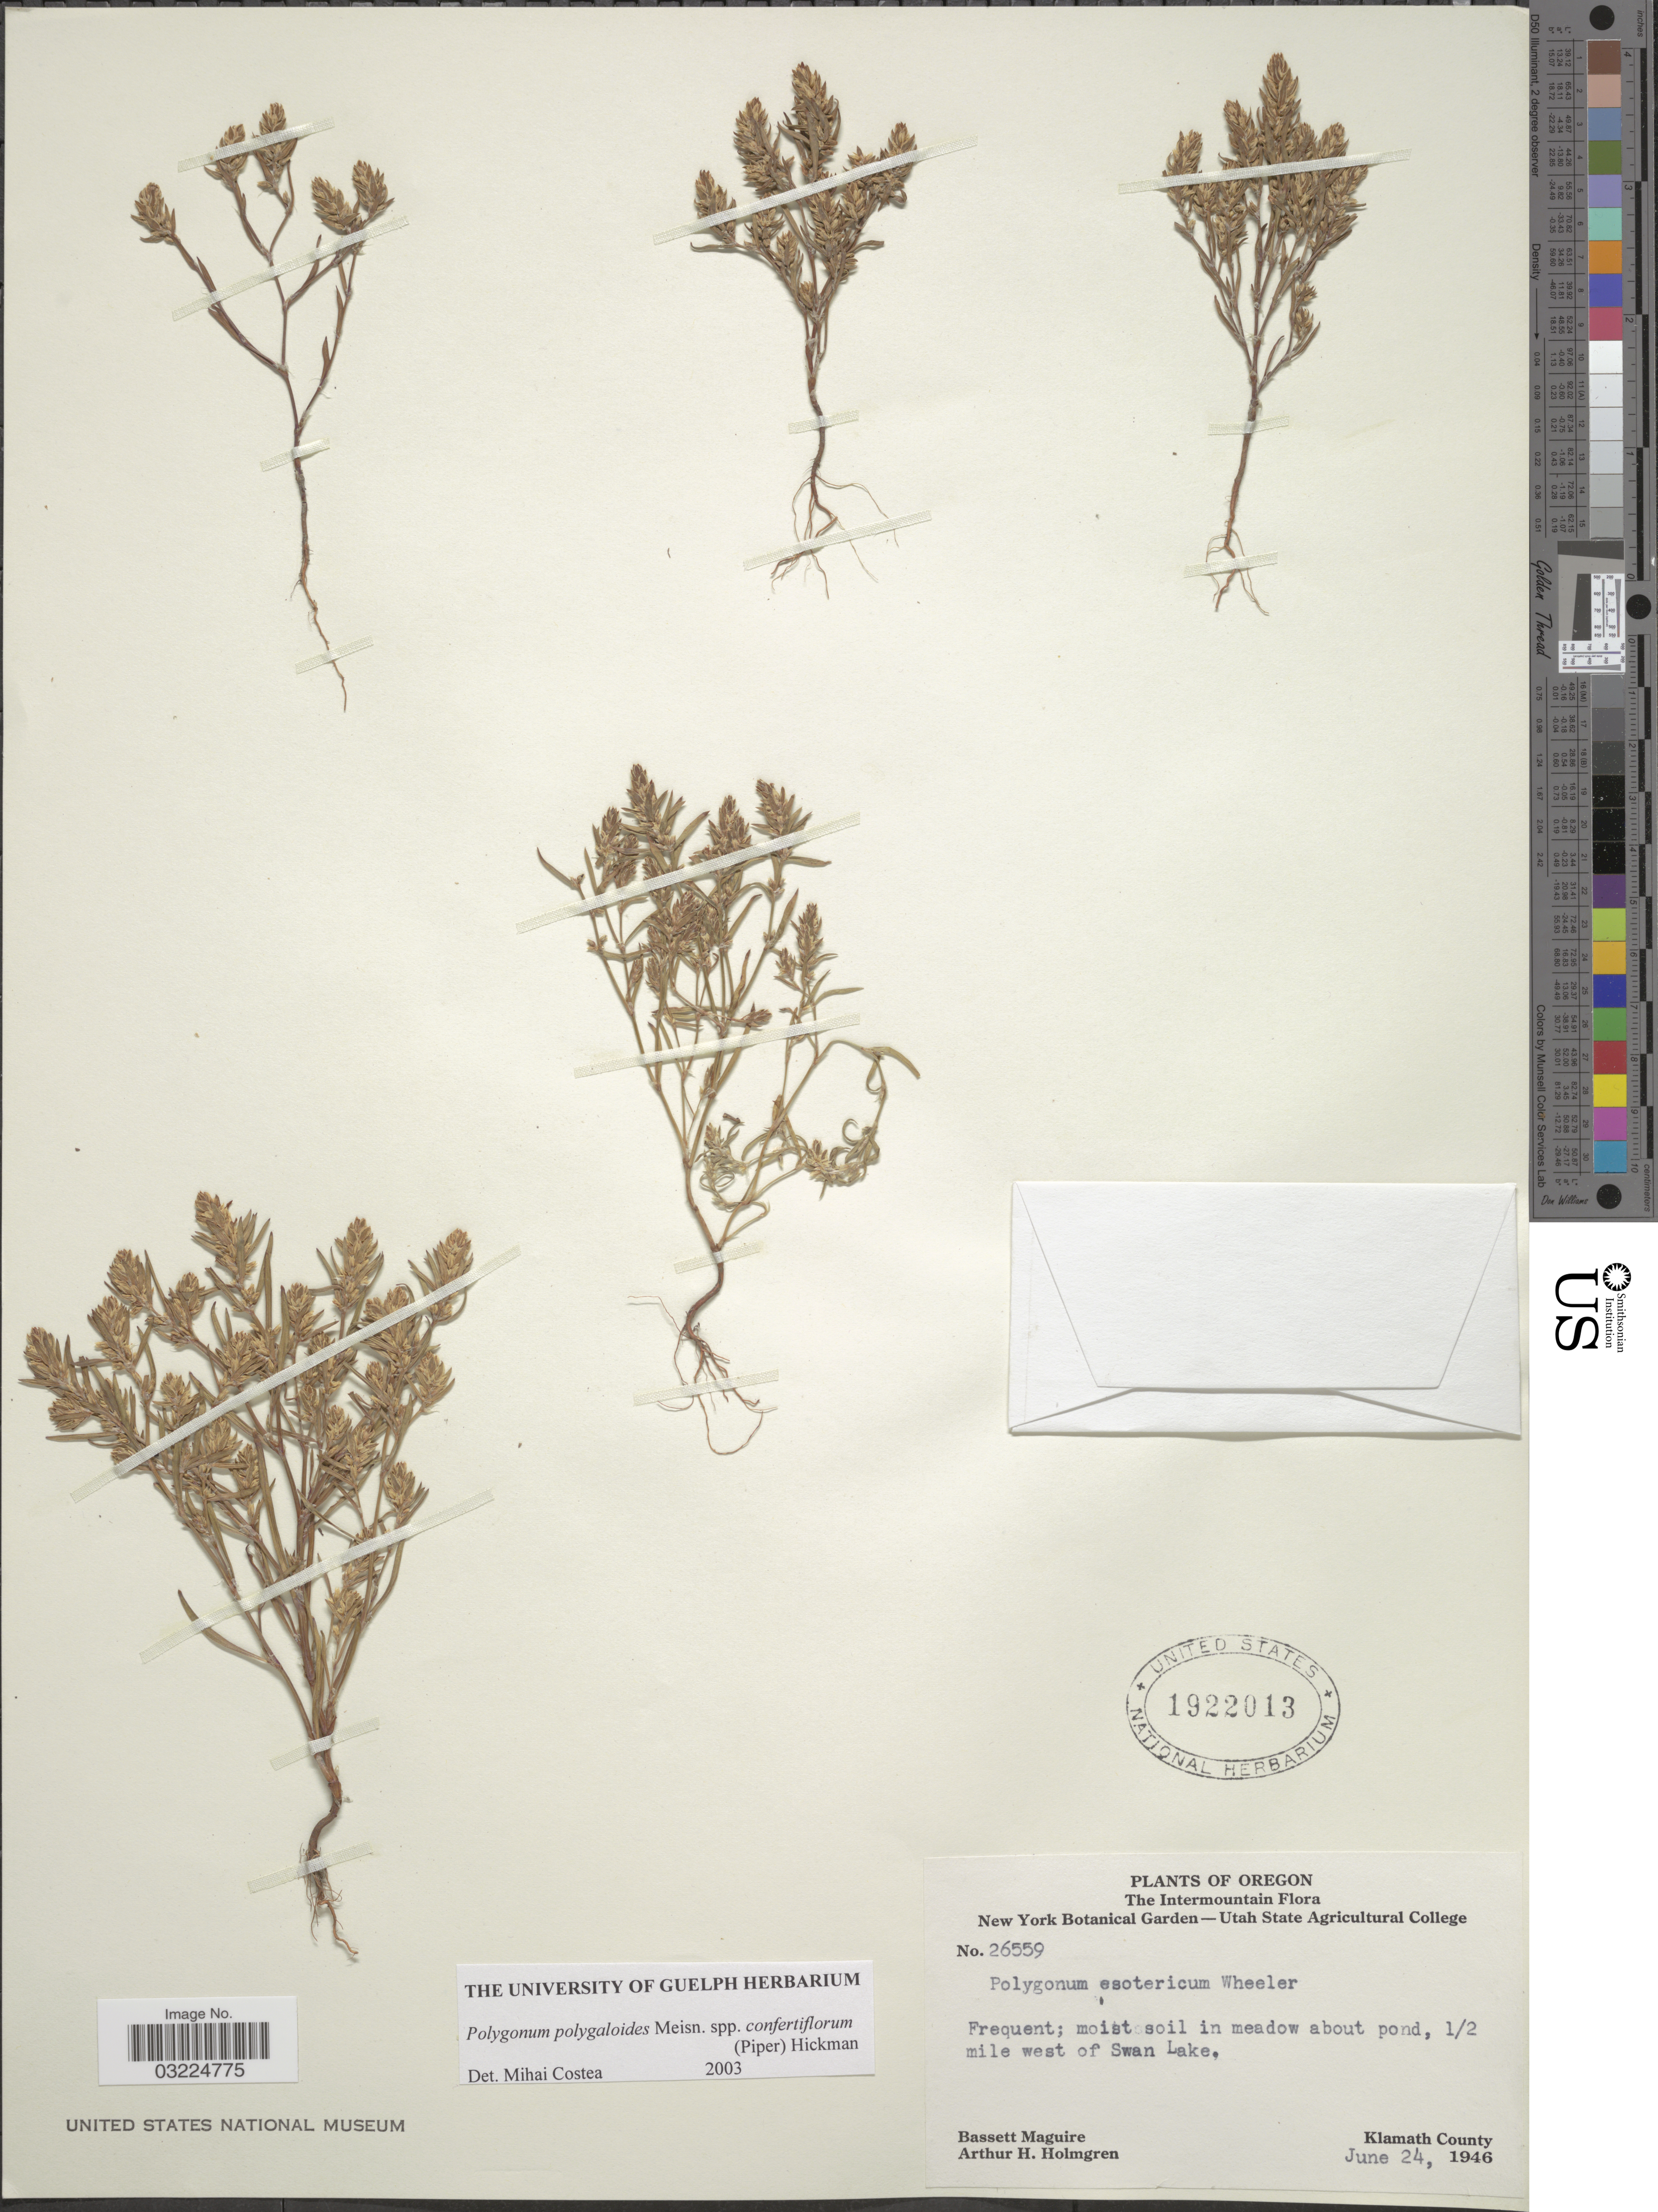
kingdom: Plantae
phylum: Tracheophyta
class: Magnoliopsida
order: Caryophyllales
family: Polygonaceae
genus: Polygonum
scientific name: Polygonum polygaloides subsp. confertiflorum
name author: (Nutt. ex Piper) Hickman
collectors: B. Maguire & A. H. Holmgren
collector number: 26559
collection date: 1946-06-24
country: United States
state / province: Oregon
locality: The Intermountain. ½ mile west of Swan Lake, Klamath County.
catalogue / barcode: US 1922013